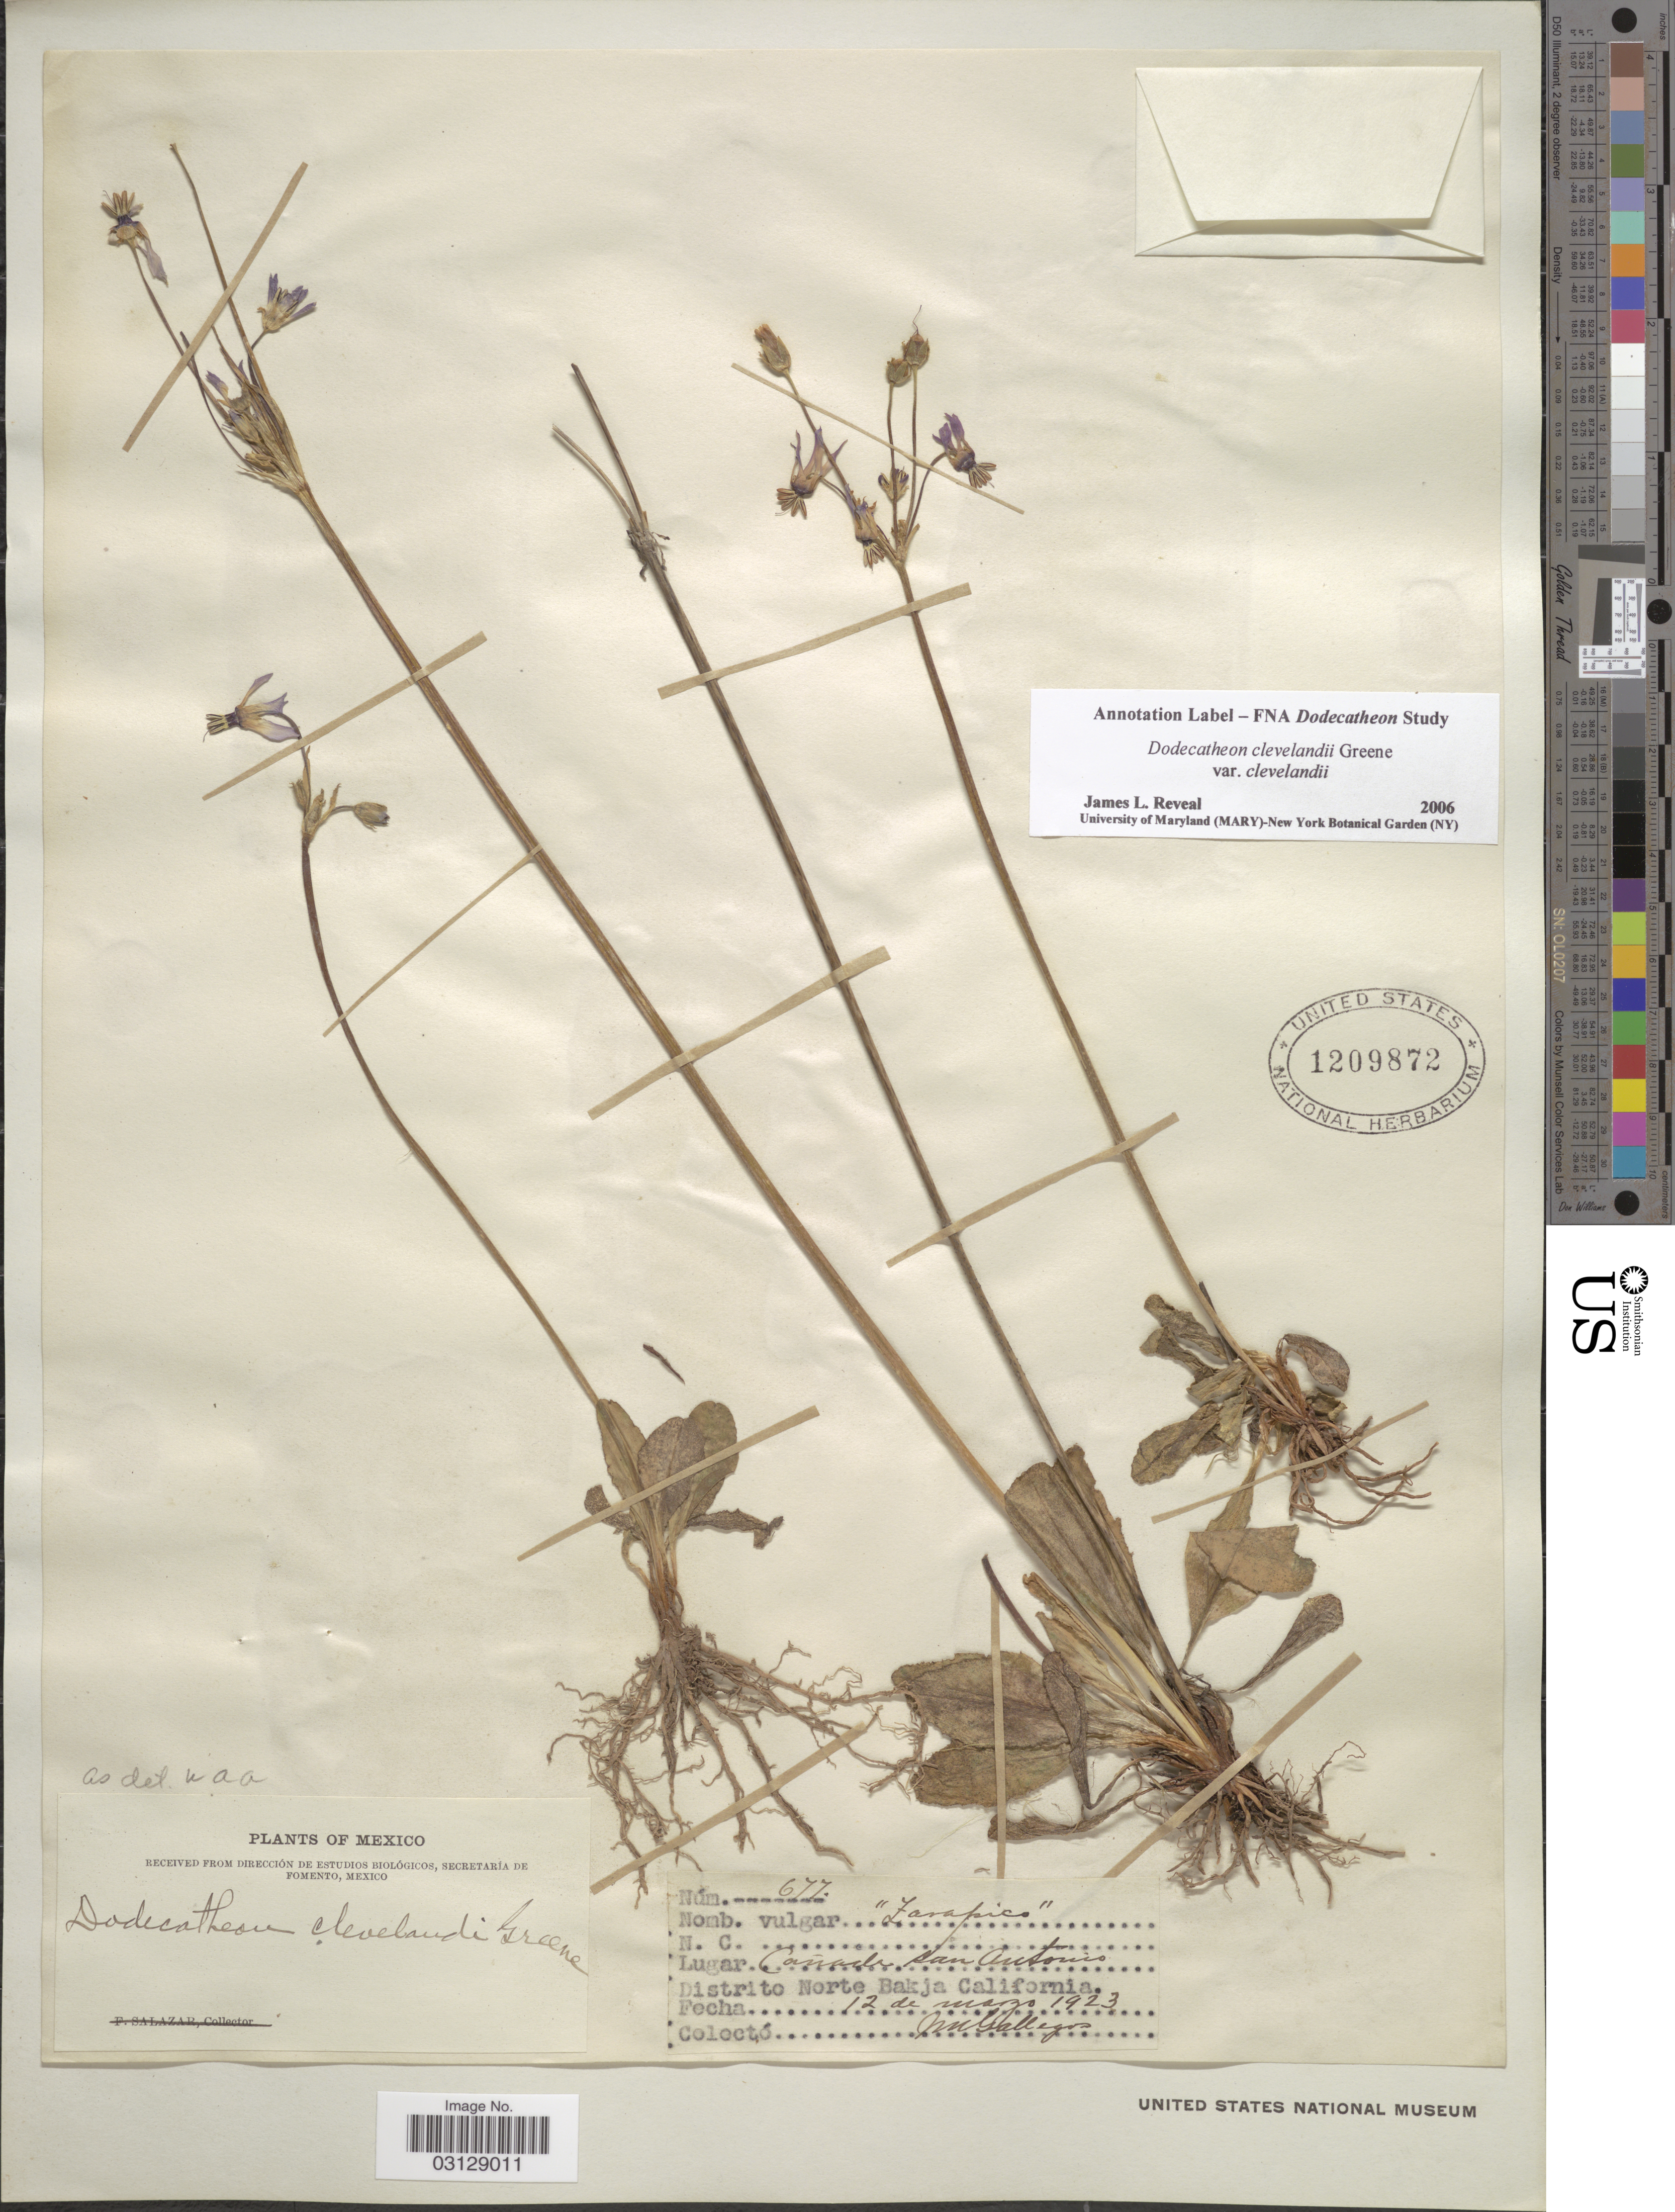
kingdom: Plantae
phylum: Tracheophyta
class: Magnoliopsida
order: Ericales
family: Primulaceae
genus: Dodecatheon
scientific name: Dodecatheon clevelandii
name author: Greene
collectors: J. Gallegos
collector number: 677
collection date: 1923-03-12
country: Mexico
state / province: Baja California Norte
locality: Cañada San Antonio. Distrito Norte Bakja California.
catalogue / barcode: US 1209872